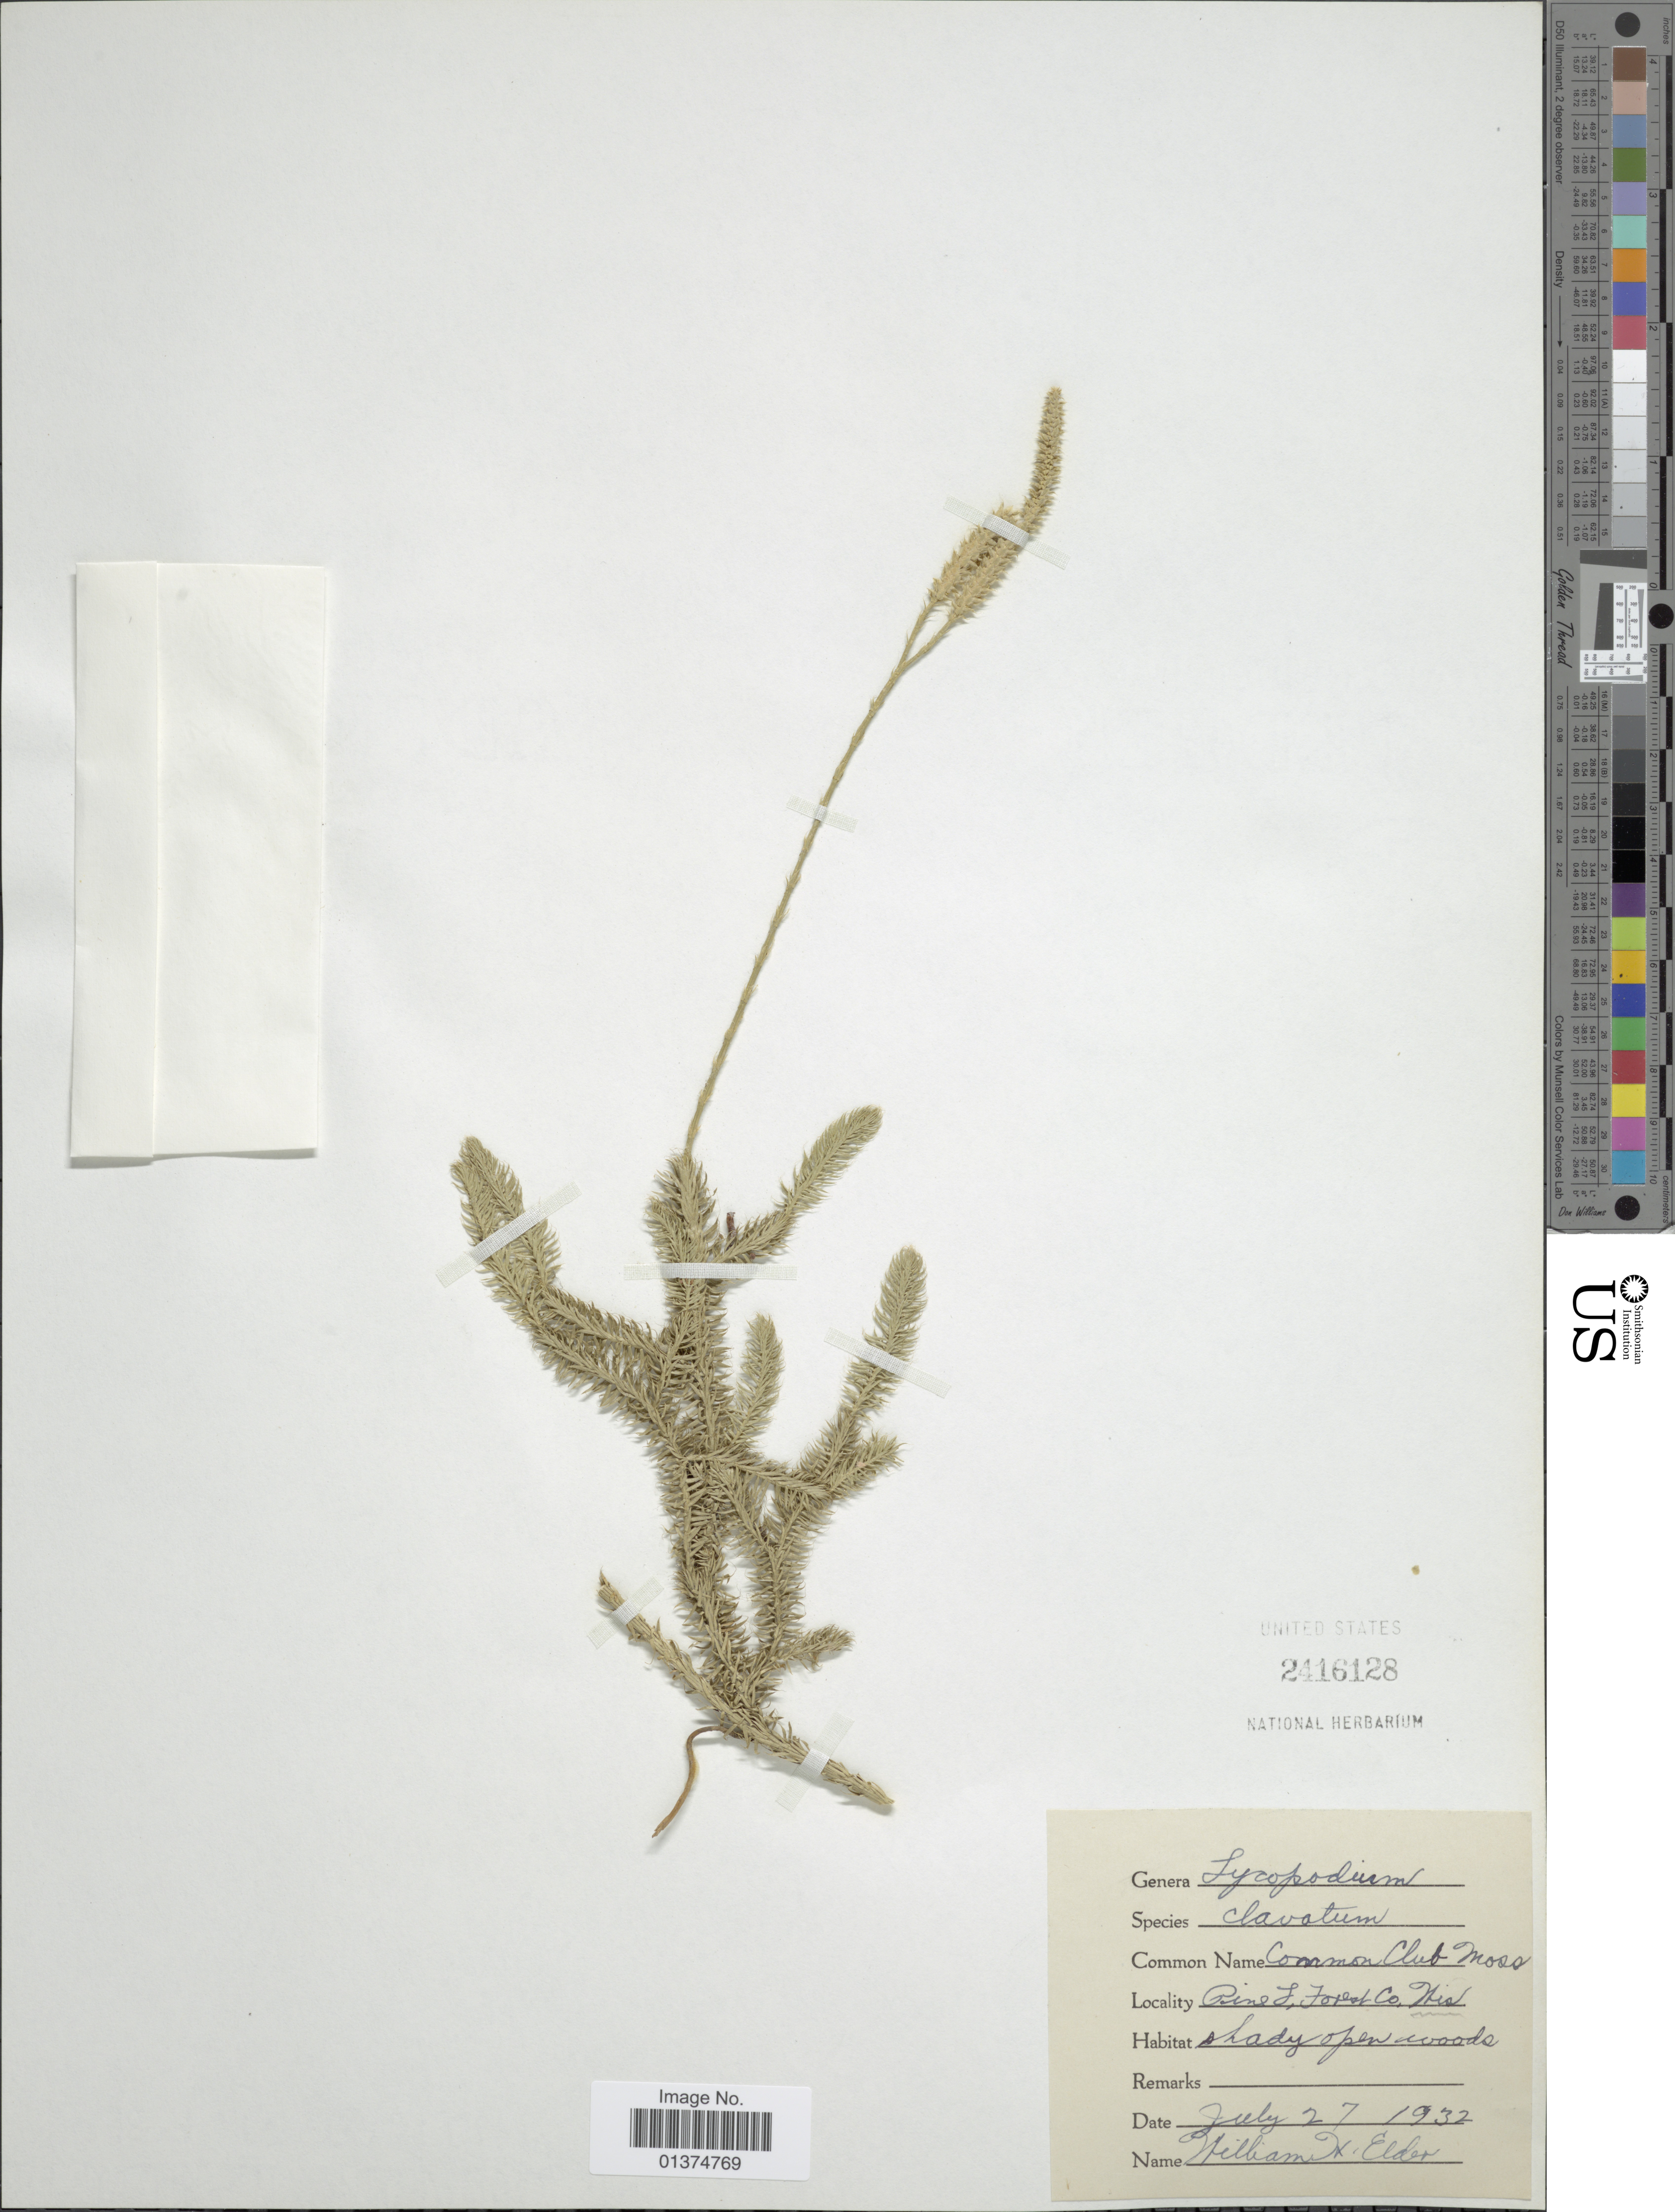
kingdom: Plantae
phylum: Tracheophyta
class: Lycopodiopsida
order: Lycopodiales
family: Lycopodiaceae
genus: Lycopodium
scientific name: Lycopodium clavatum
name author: L.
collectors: W. Elder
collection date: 1932-07-27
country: United States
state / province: Wisconsin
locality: Pine S, Forest Co, Wis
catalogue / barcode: US 2416128